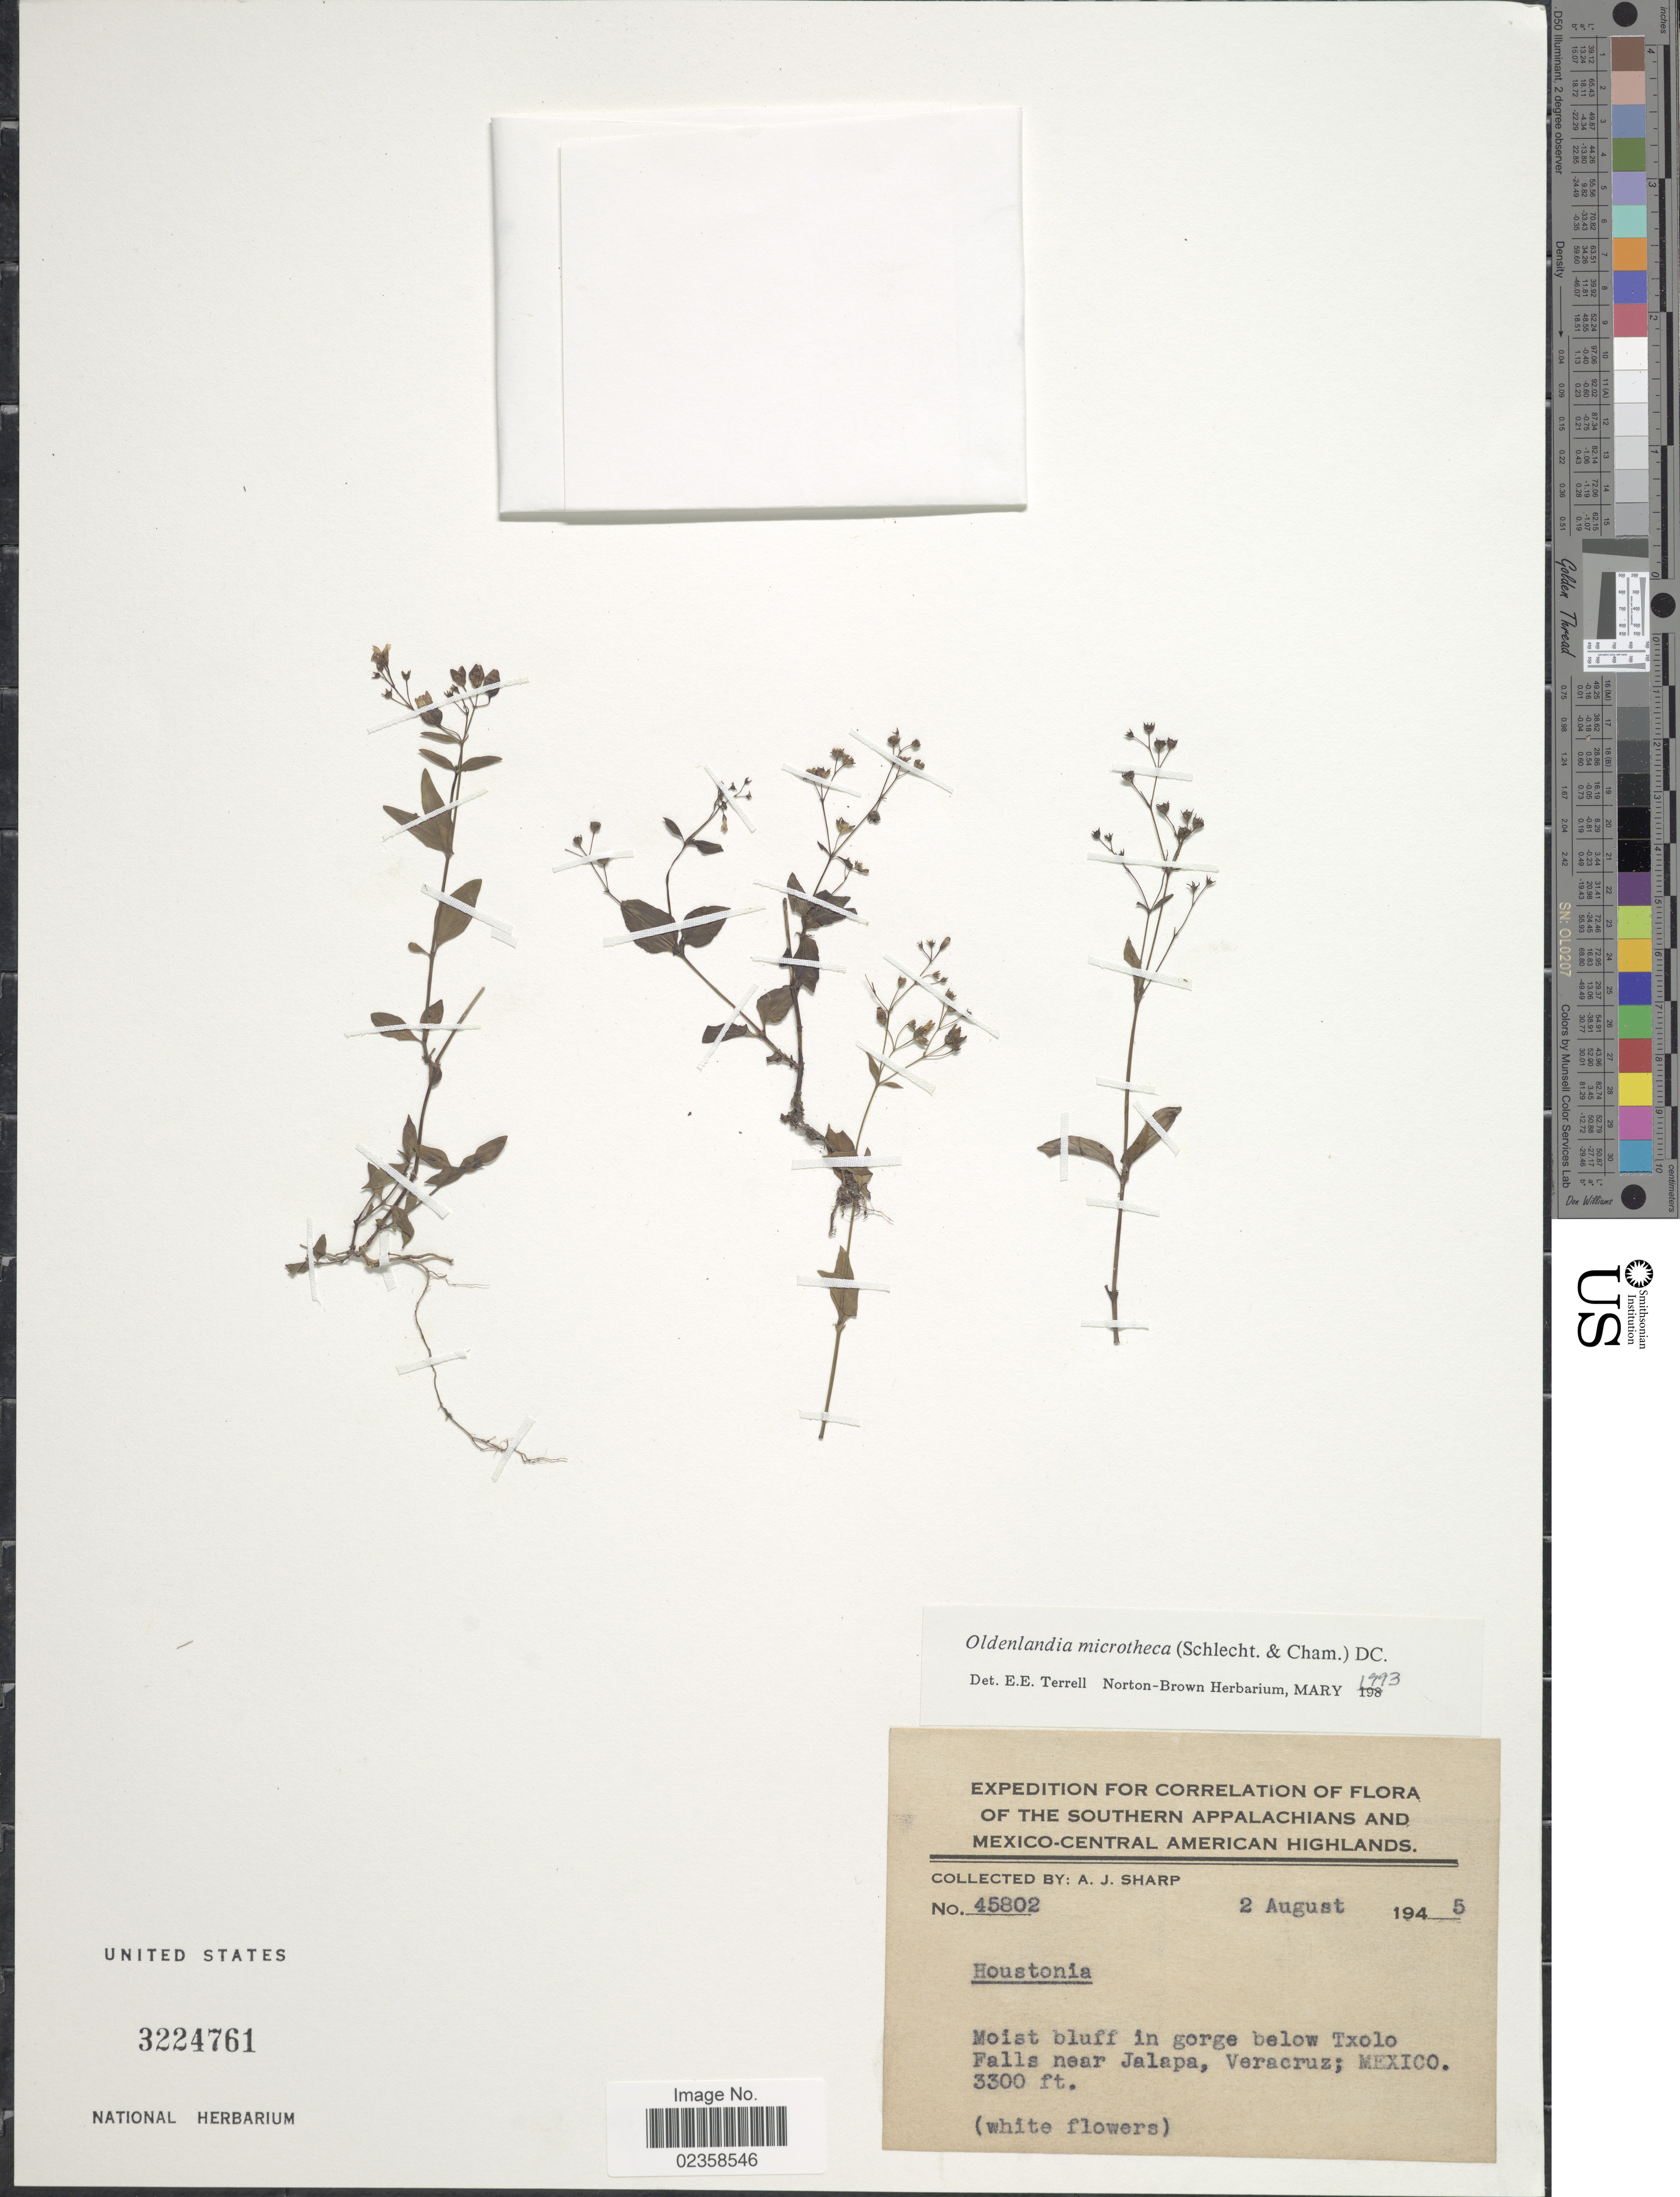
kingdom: Plantae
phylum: Tracheophyta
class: Magnoliopsida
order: Gentianales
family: Rubiaceae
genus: Oldenlandia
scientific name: Oldenlandia microtheca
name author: (Cham. & Schltdl.) DC.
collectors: A. J. Sharp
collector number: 45802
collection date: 1945-08-02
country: Mexico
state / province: Veracruz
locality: The Southern Appalachians and Mexico-Central American Highlands, Moist bluff in gorge below Txolo Falls near Jalapa, Veracruz, Mexico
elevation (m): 1006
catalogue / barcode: US 3224761